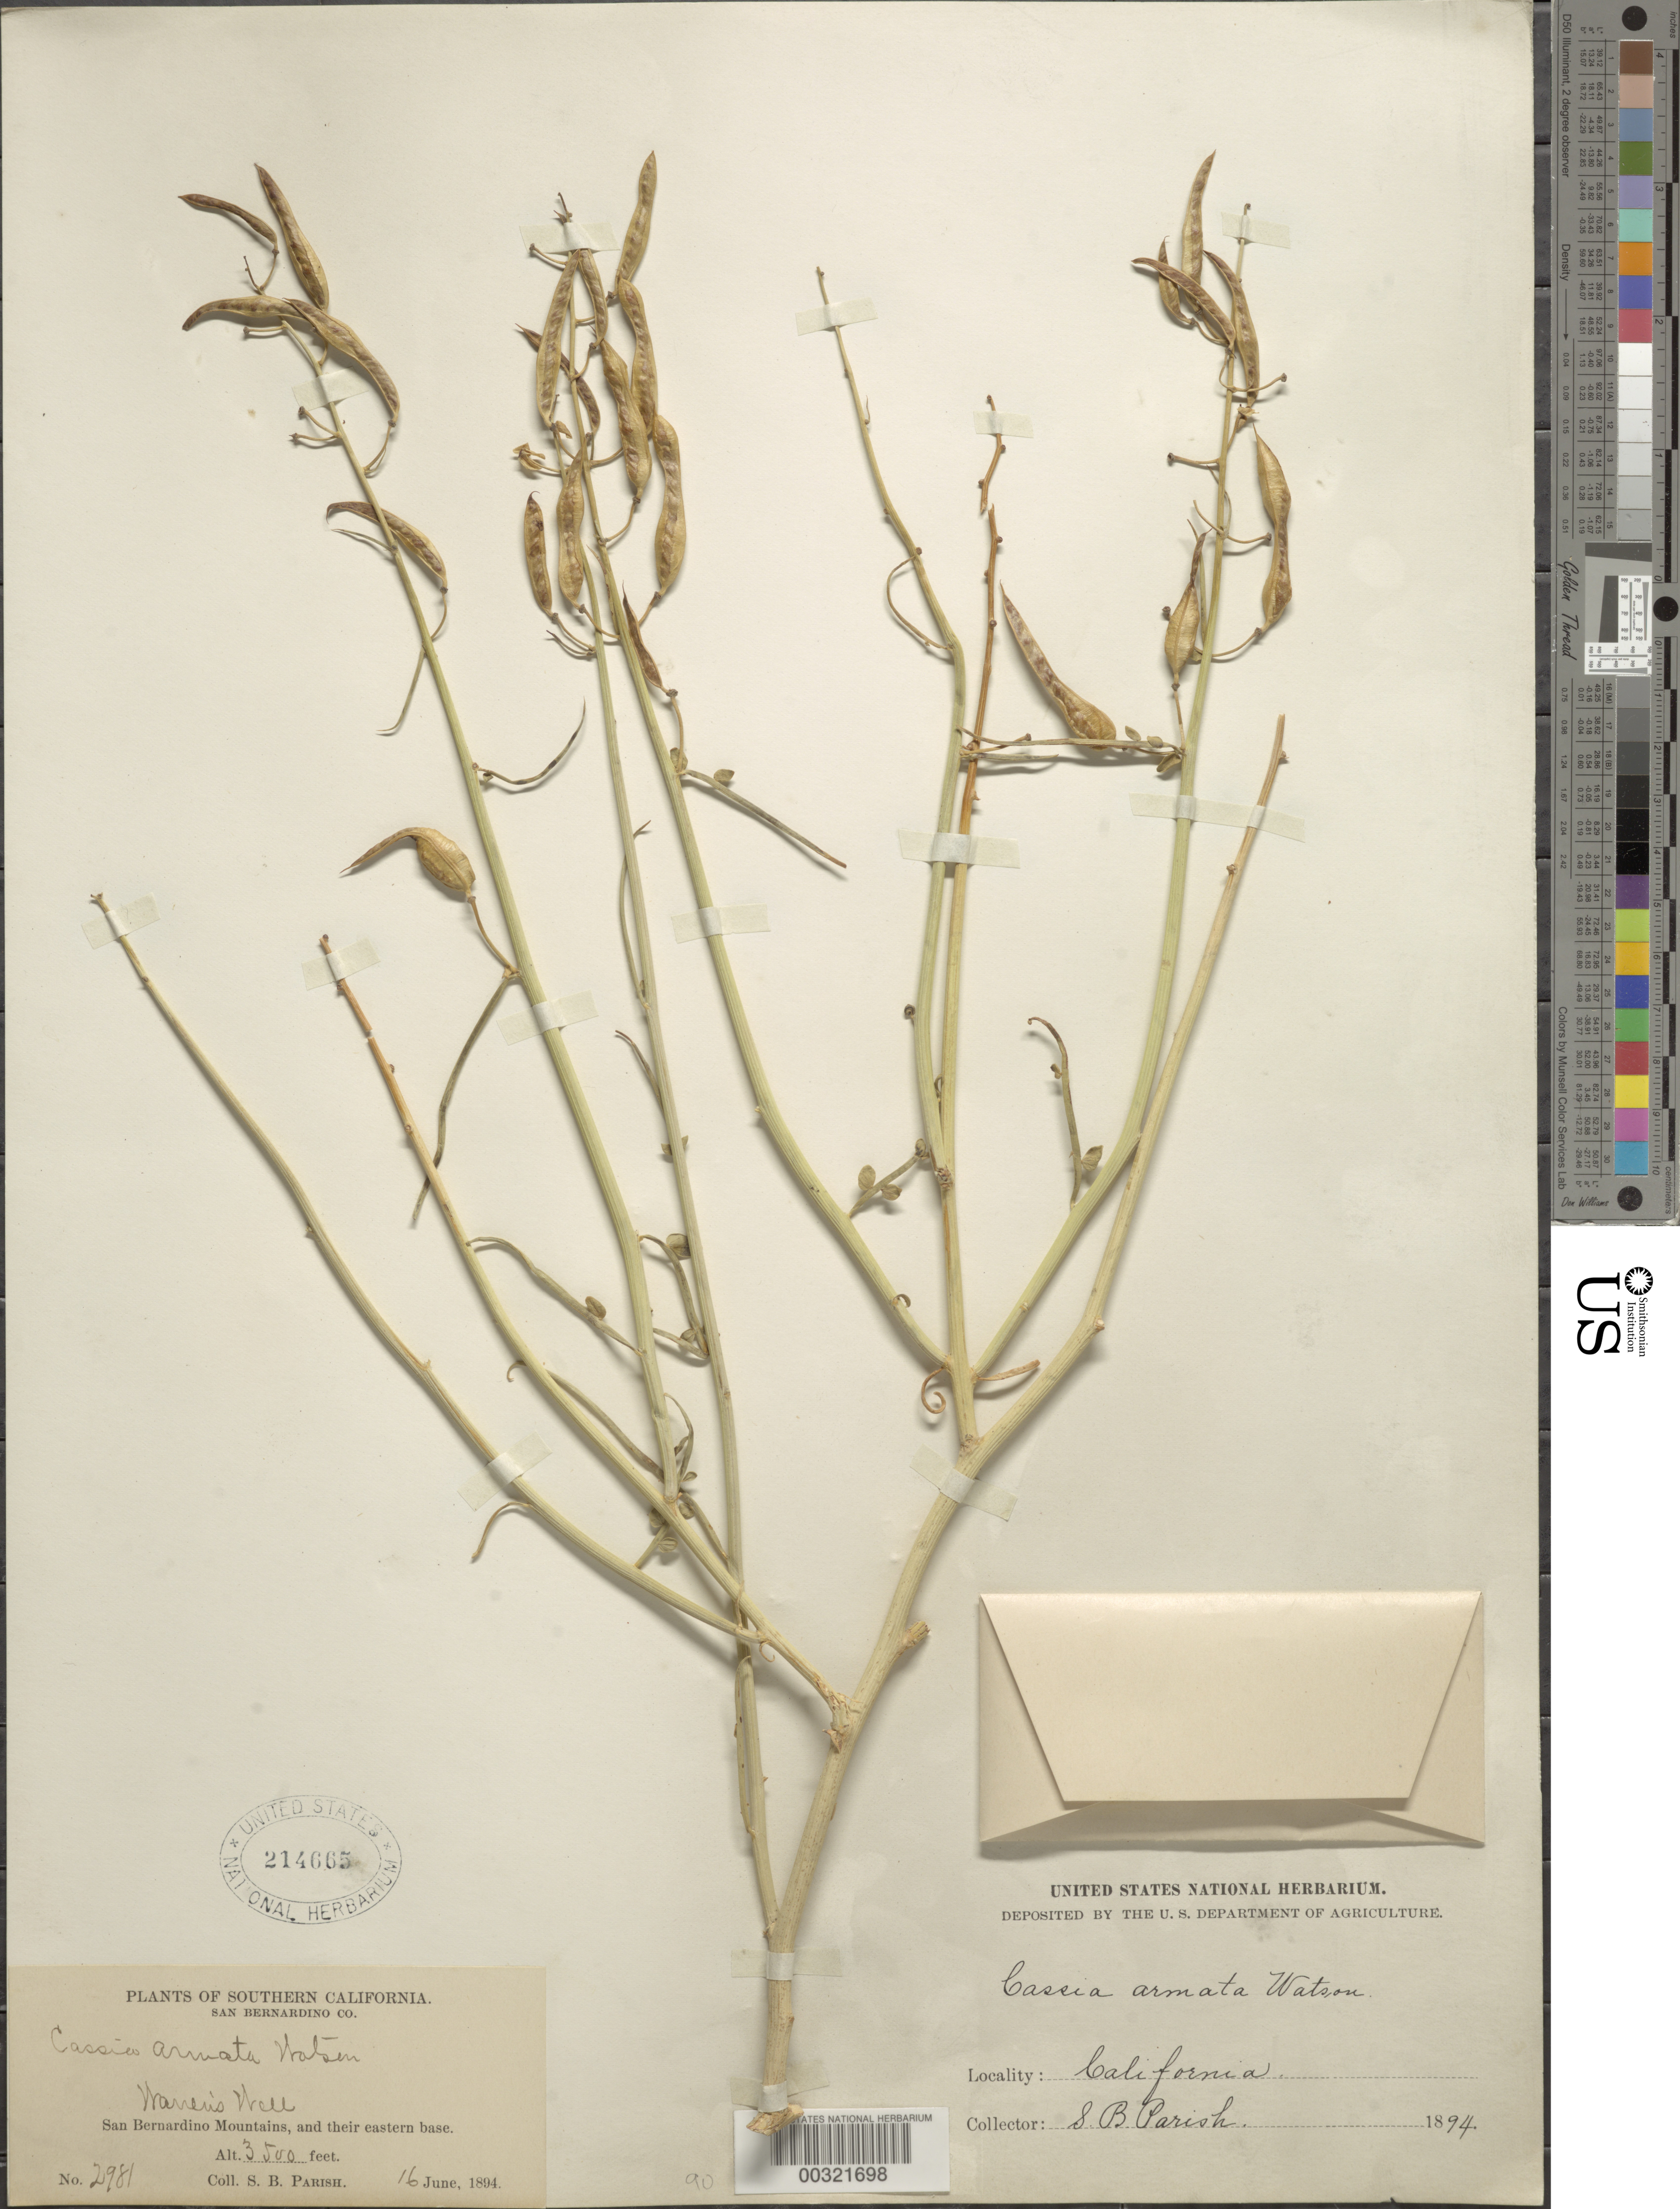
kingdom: Plantae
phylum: Tracheophyta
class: Magnoliopsida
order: Fabales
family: Fabaceae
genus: Senna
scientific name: Senna armata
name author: (S. Watson) H.S. Irwin & Barneby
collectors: S. B. Parish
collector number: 2981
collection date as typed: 16 Jun 1894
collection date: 1894-06-16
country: United States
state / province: California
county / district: San Bernardino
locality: Warren's well, san bernardino mountains and their eastern base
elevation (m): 1067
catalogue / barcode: US 214665